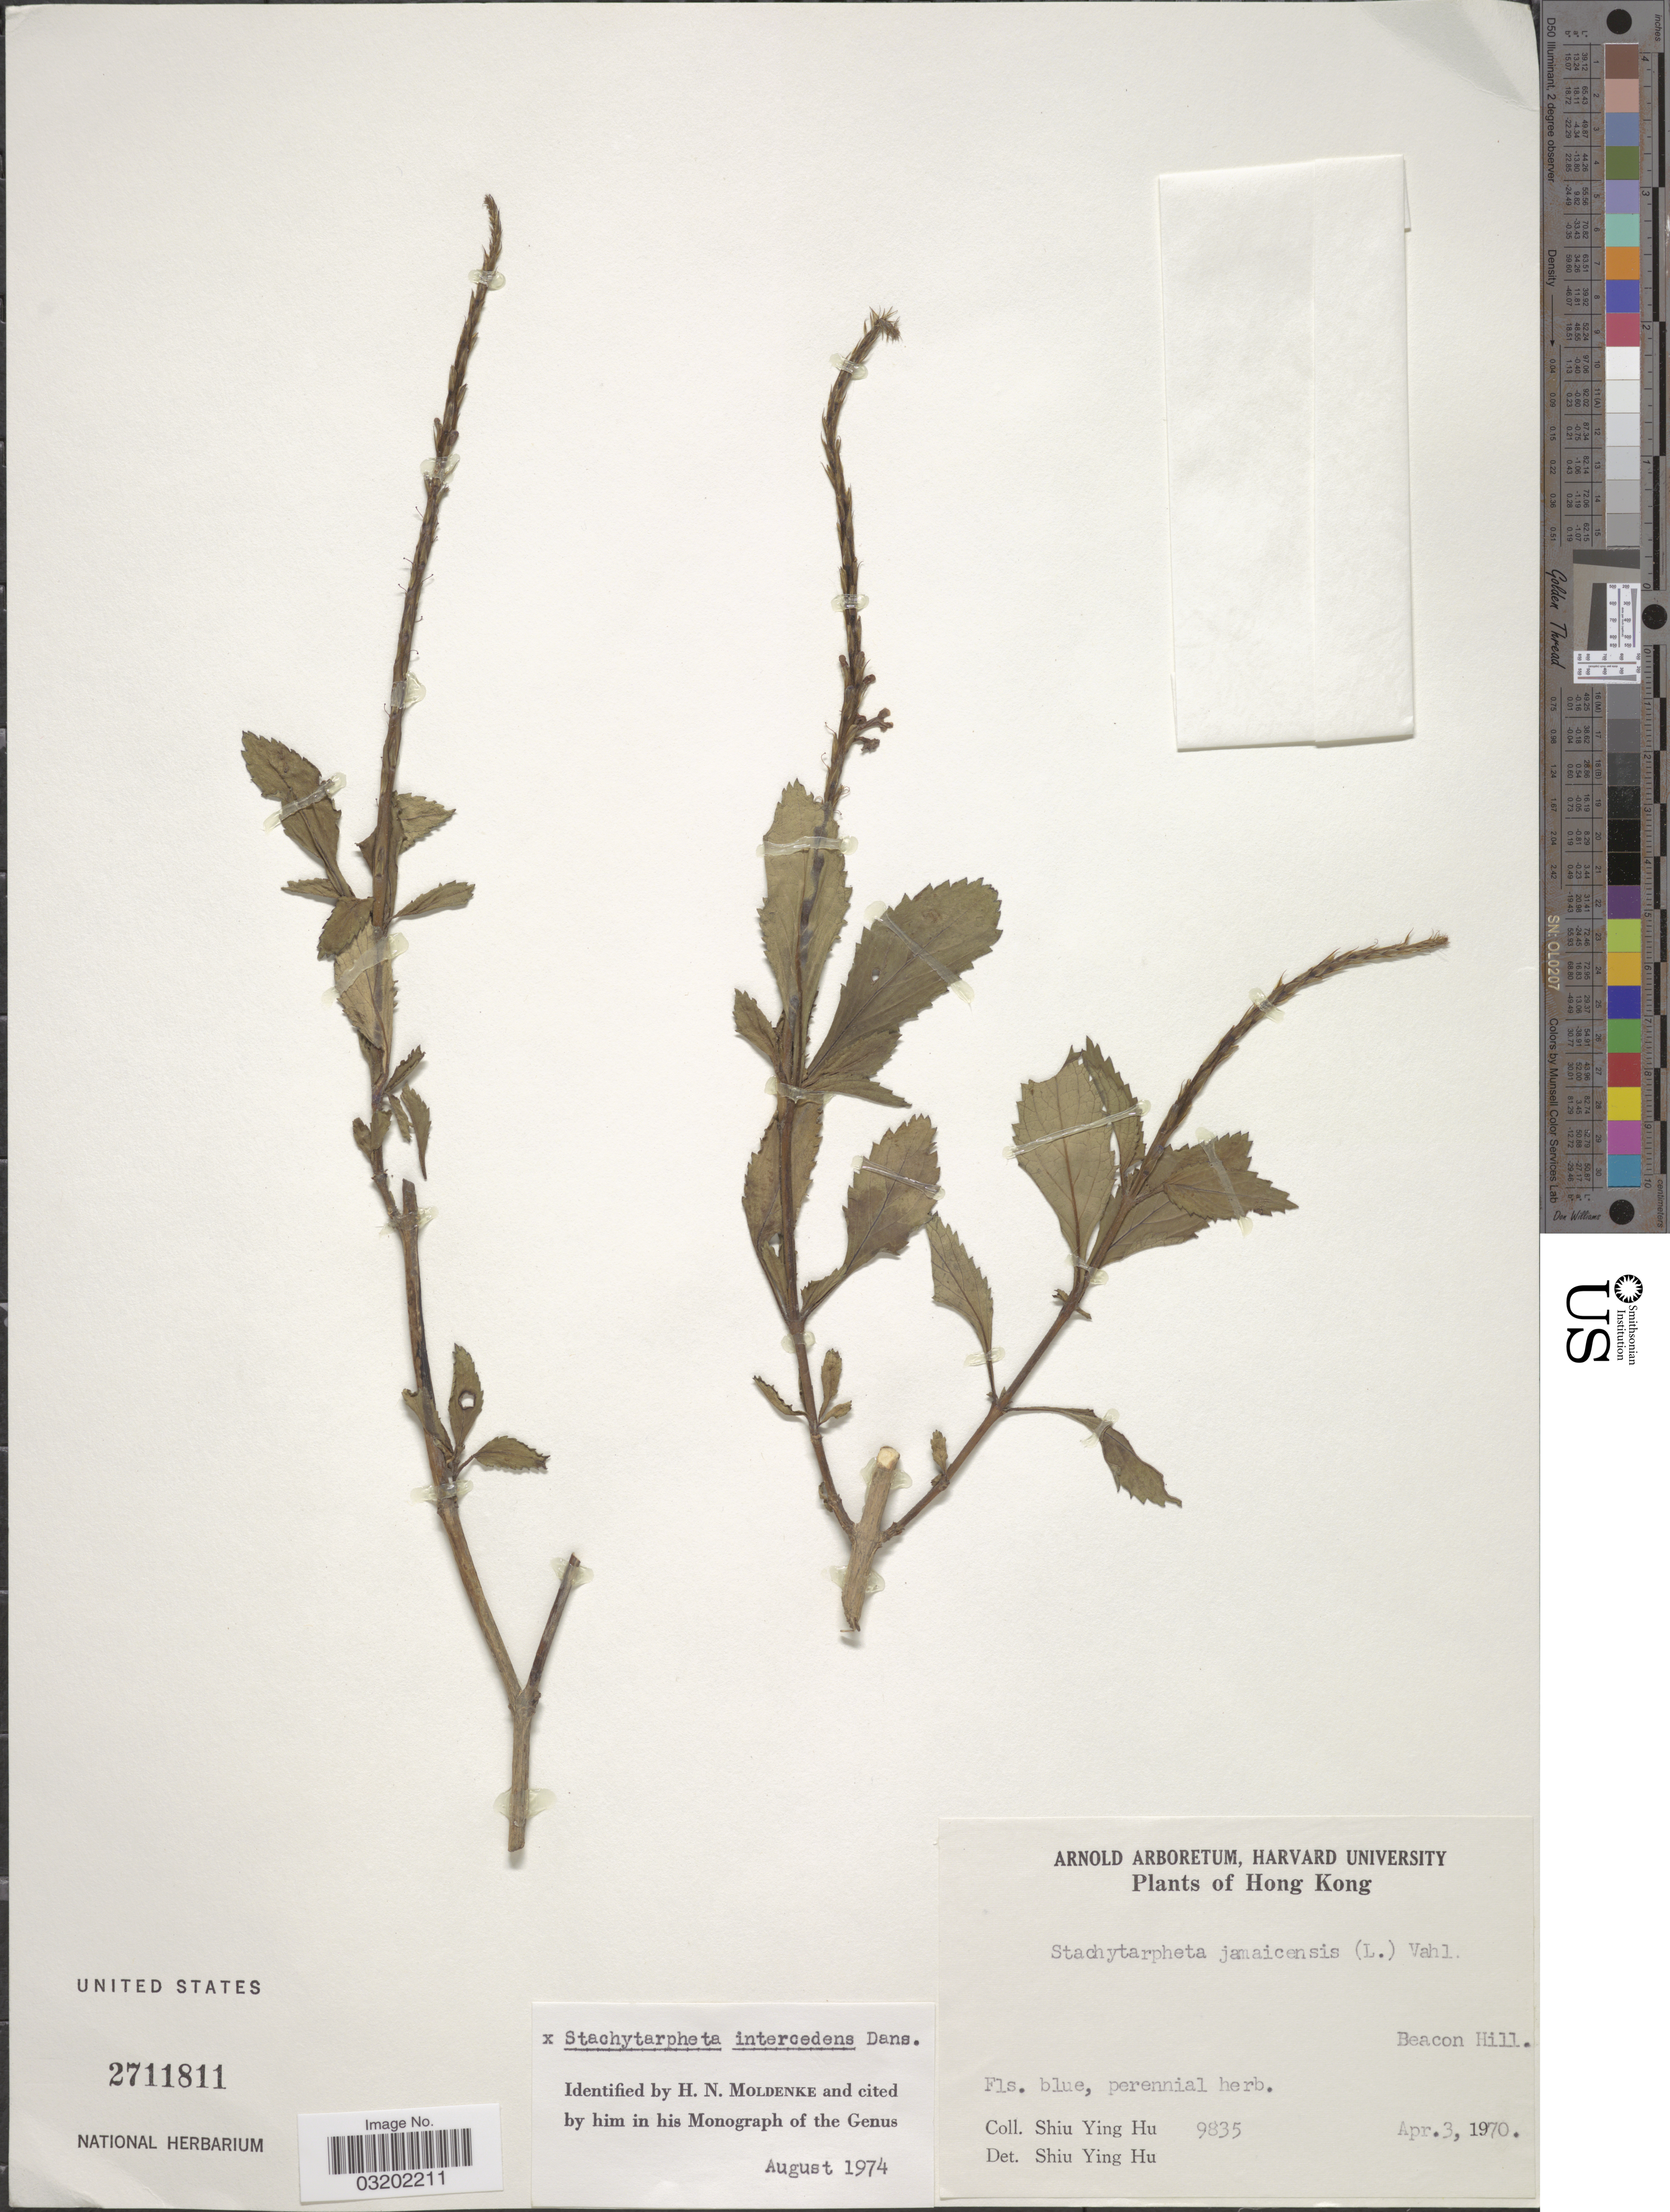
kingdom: Plantae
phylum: Tracheophyta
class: Magnoliopsida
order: Lamiales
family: Verbenaceae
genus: Stachytarpheta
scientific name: Stachytarpheta intercedens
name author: Danser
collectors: S. Y. Hu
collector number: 9835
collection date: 1970-04-03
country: China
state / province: Hong Kong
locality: Beacon Hill.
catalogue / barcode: US 2711811